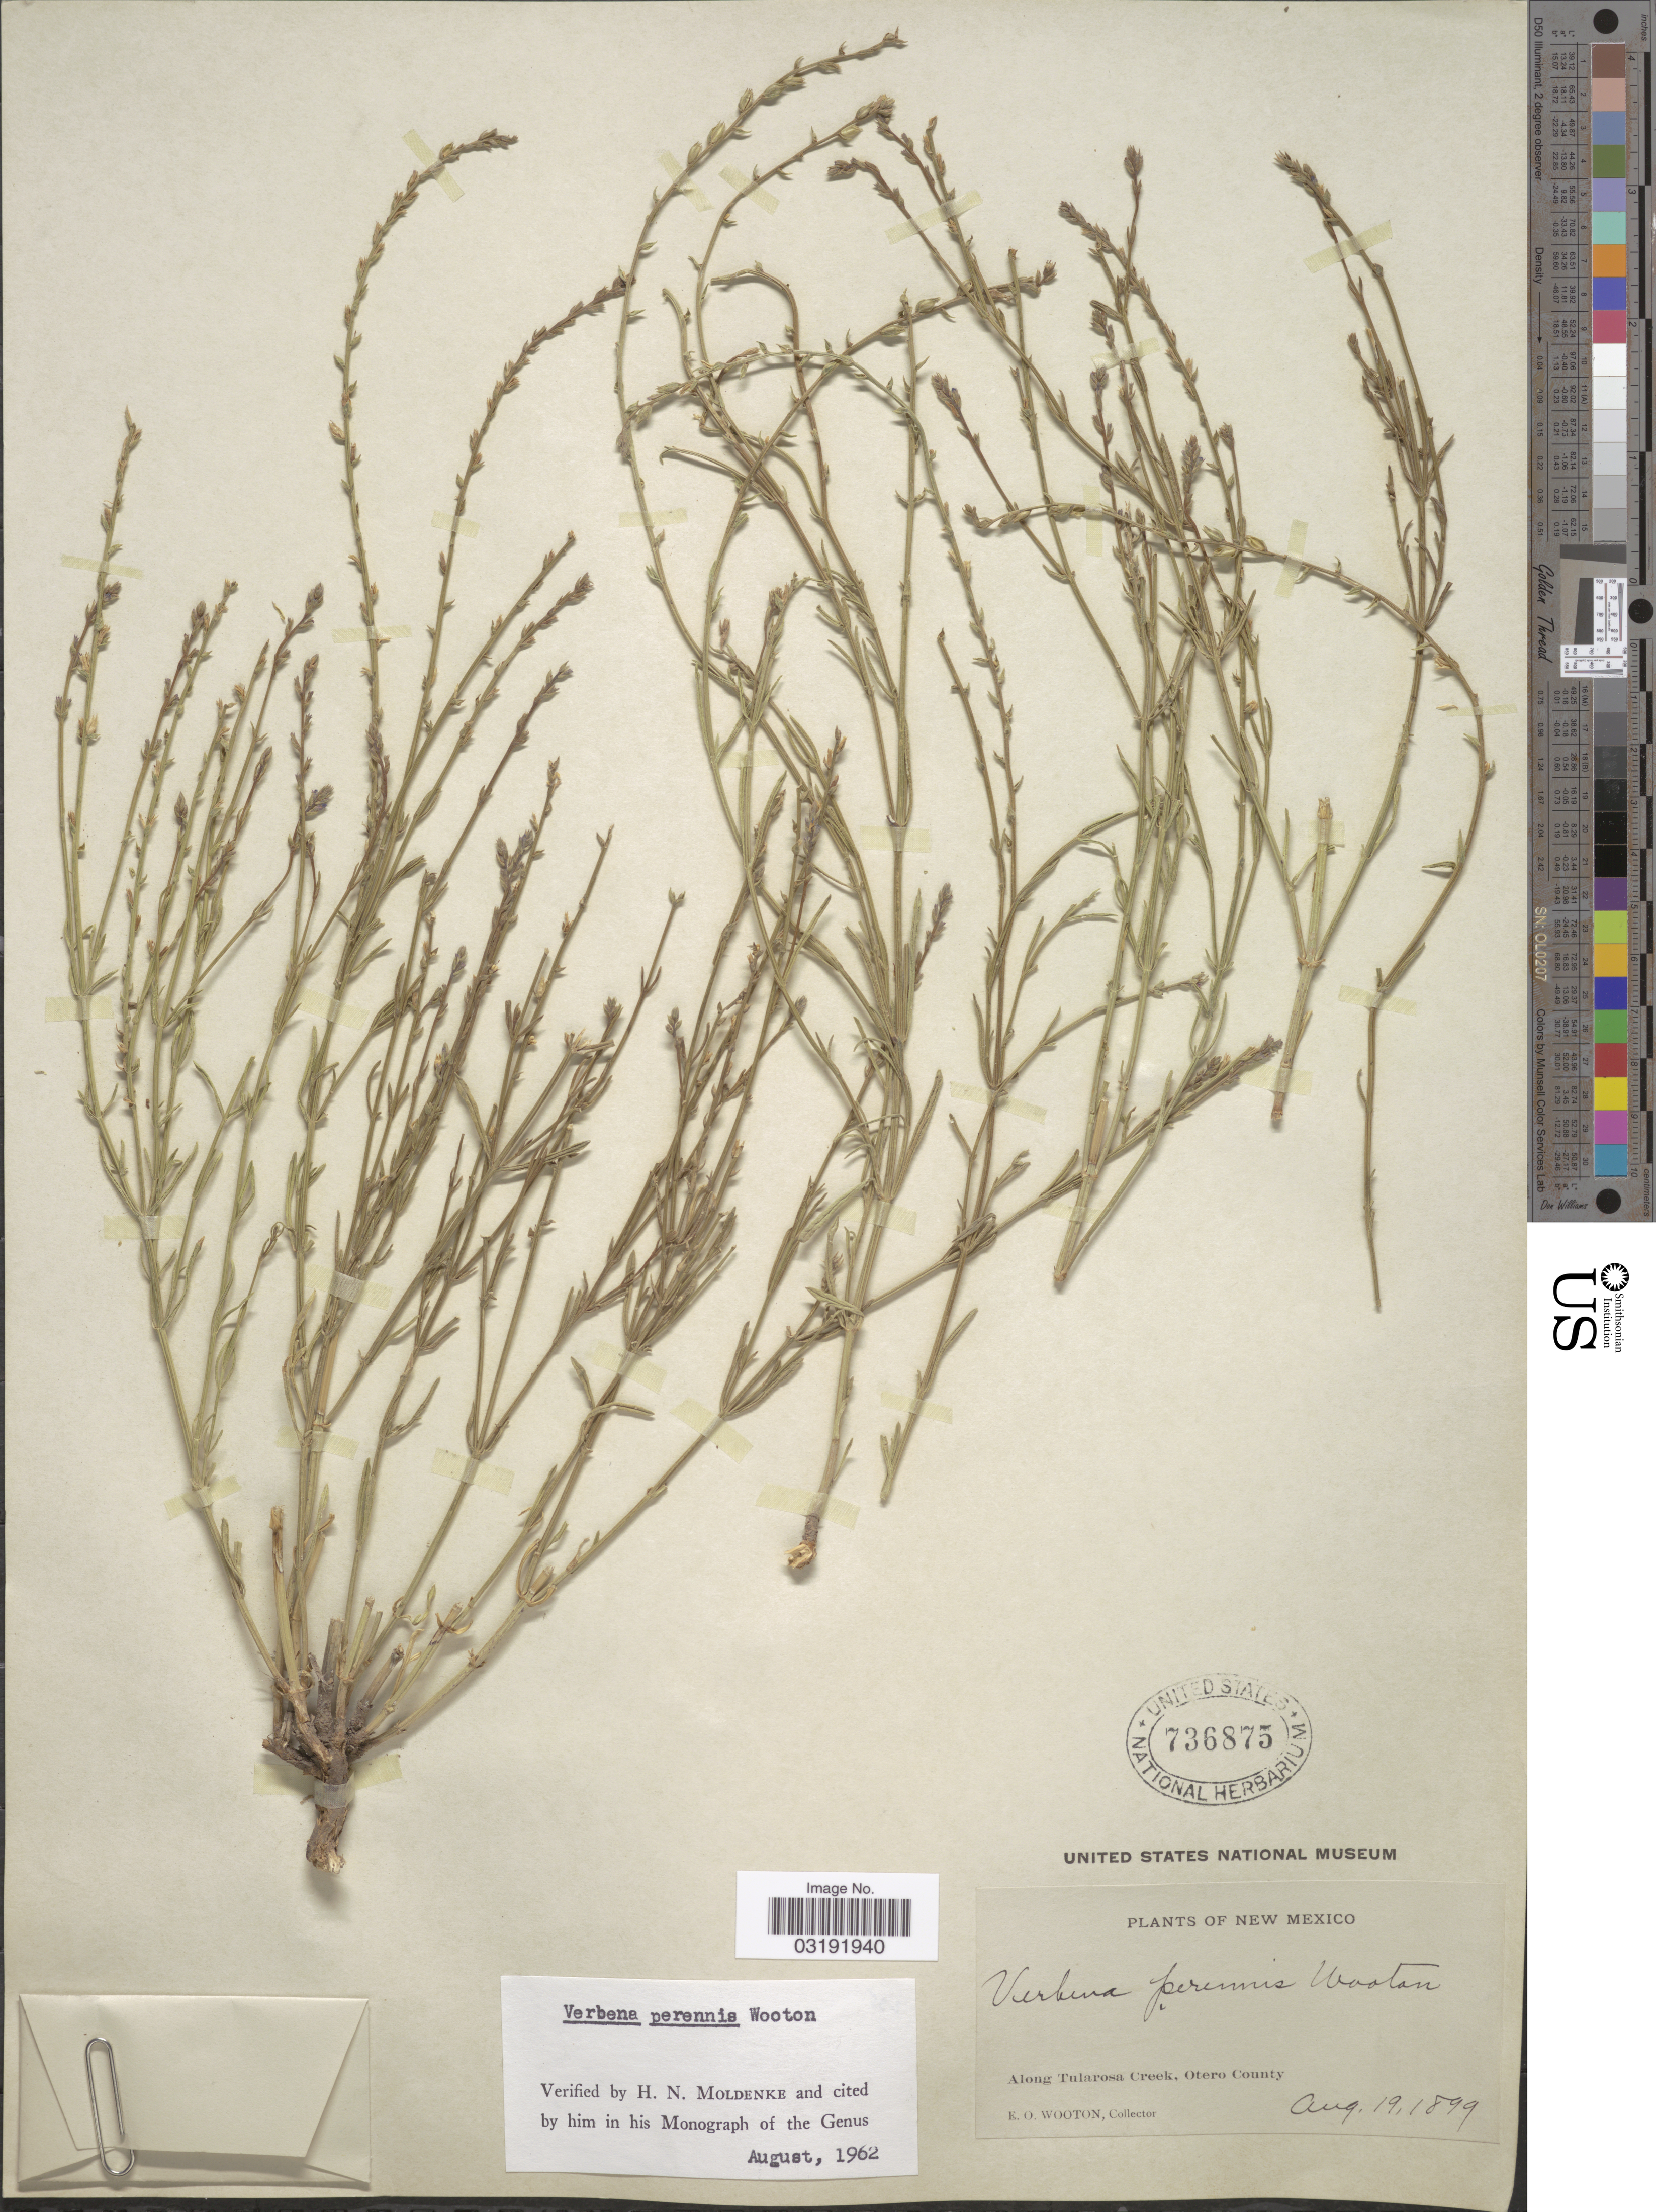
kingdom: Plantae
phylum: Tracheophyta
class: Magnoliopsida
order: Lamiales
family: Verbenaceae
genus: Verbena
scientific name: Verbena perennis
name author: Wooton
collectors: E. O. Wooton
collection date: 1899-08-19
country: United States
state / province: New Mexico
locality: Along Tularosa Creek, Otero County.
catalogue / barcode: US 736875